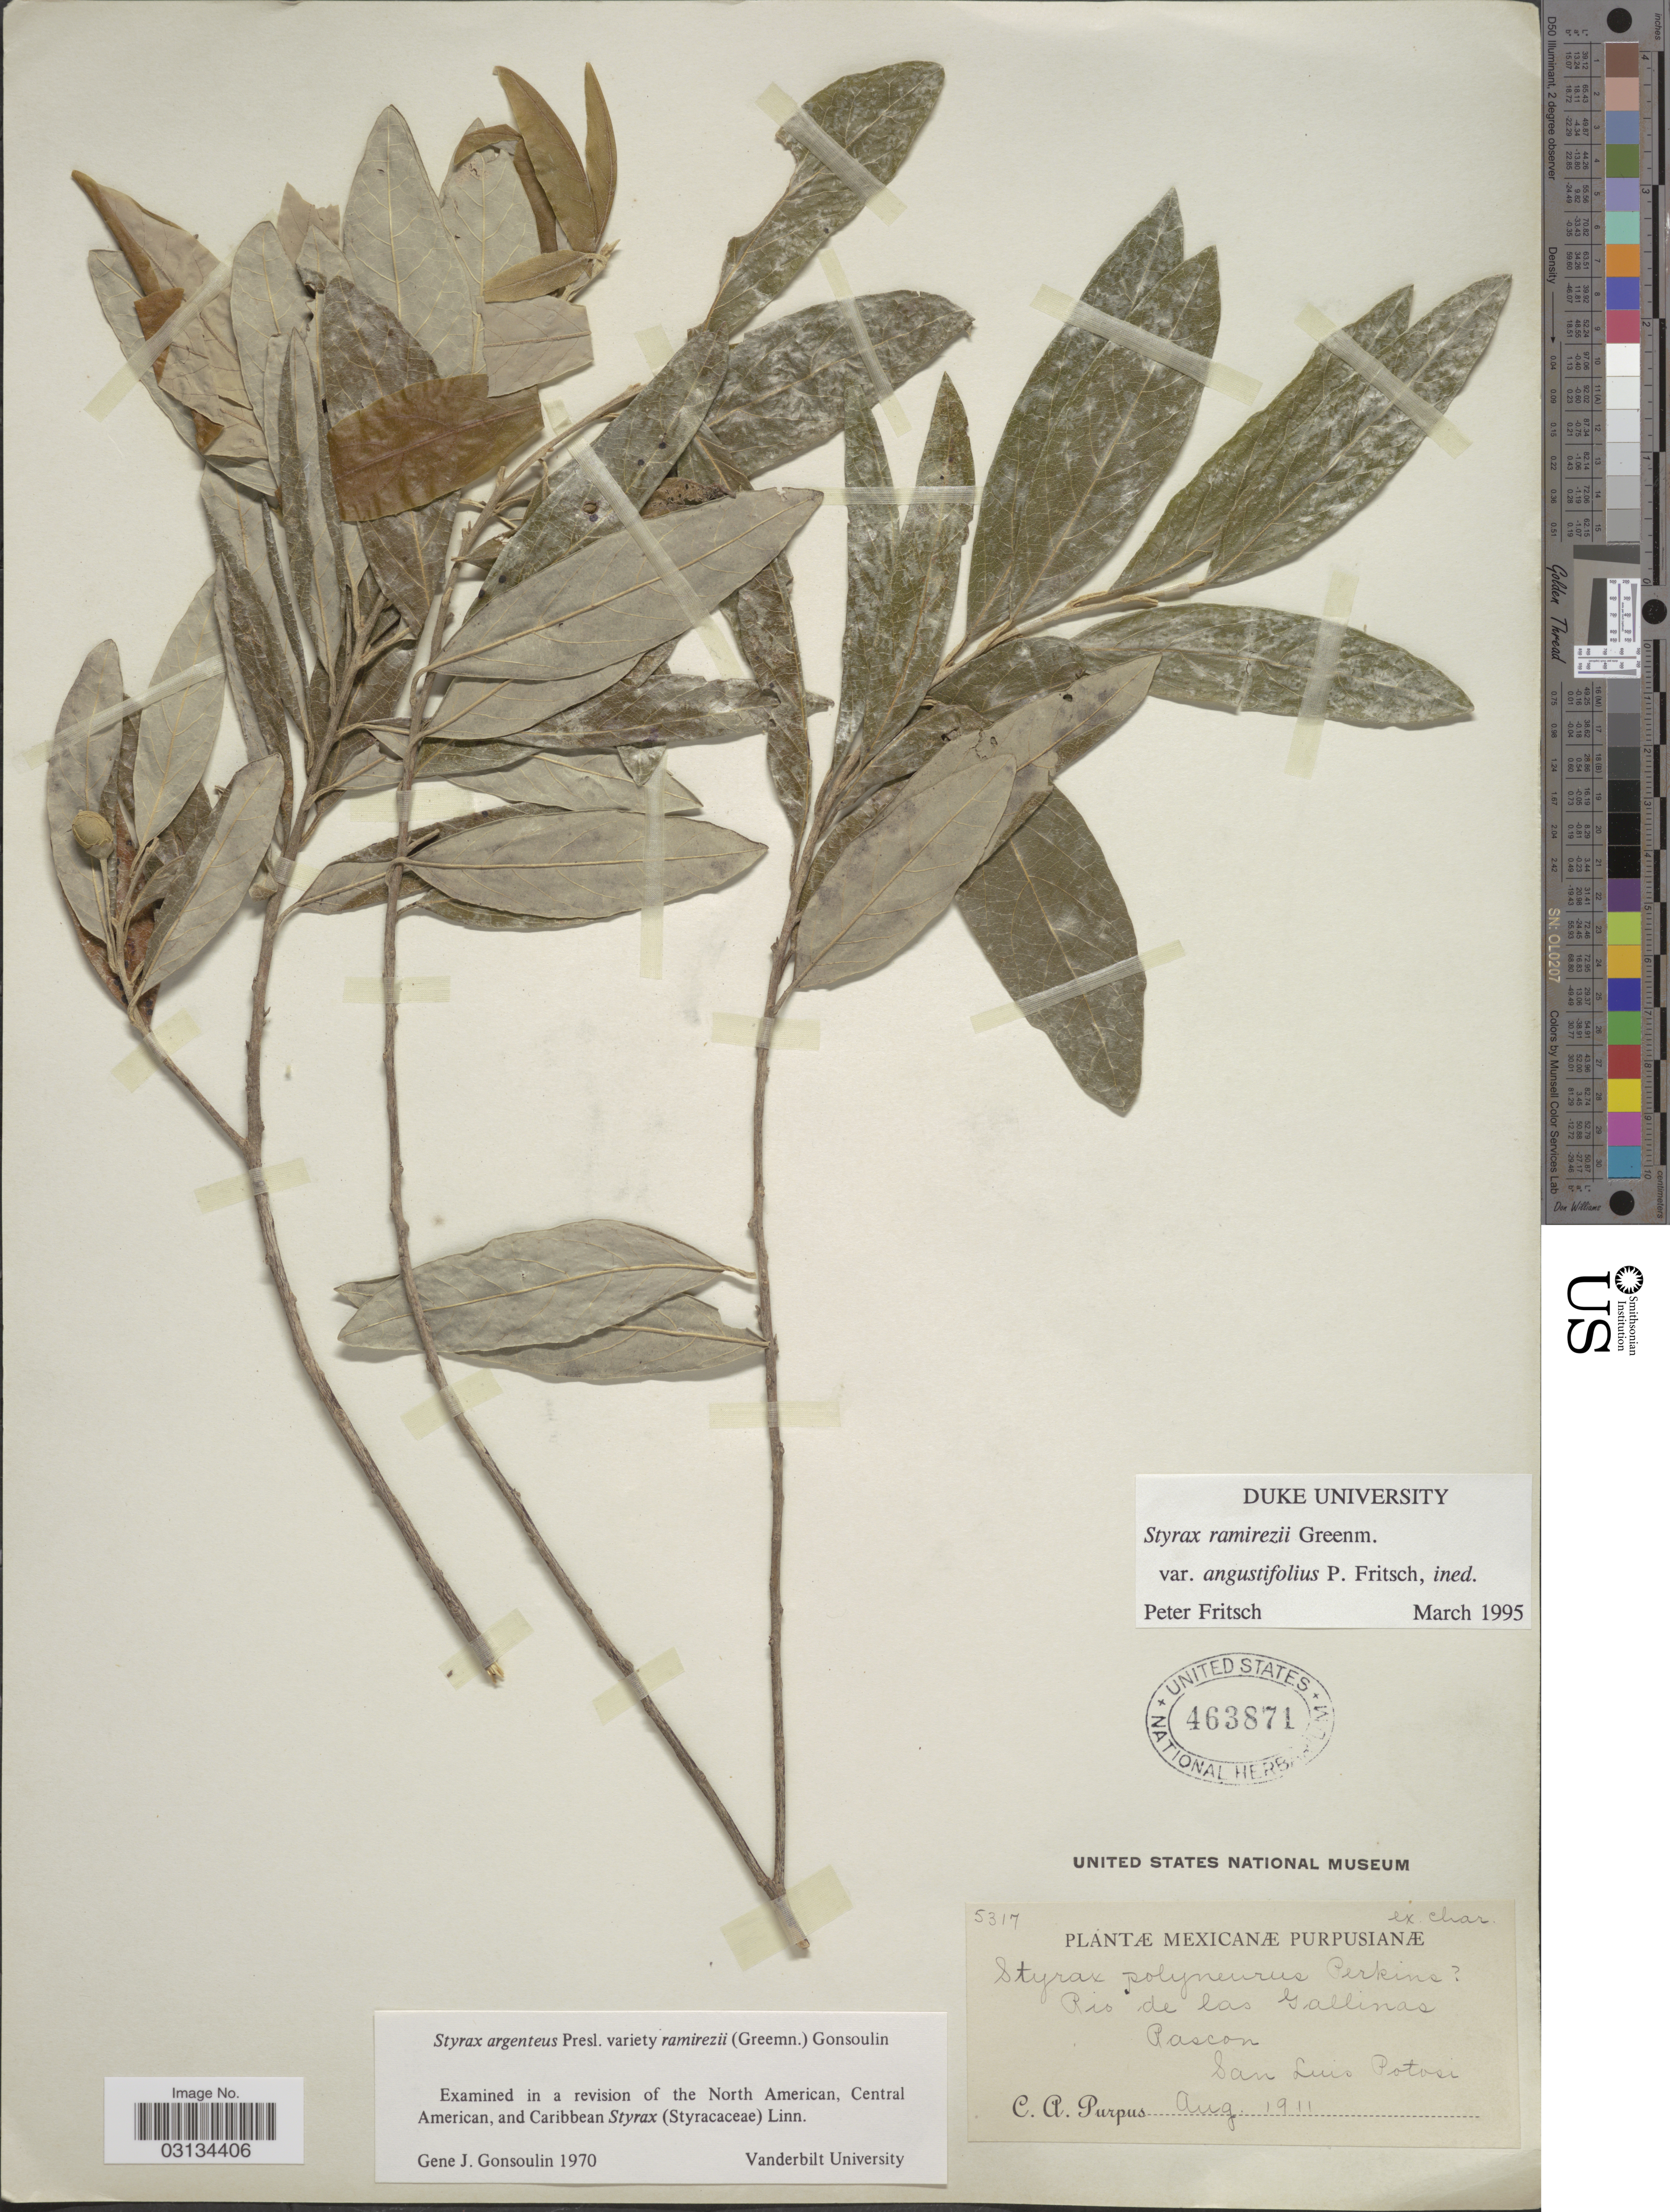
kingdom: Plantae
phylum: Tracheophyta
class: Magnoliopsida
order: Ericales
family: Styracaceae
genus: Styrax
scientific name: Styrax ramirezii var. angustifolius P.W. Fritsch, ined.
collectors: C. A. Purpus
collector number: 5317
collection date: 1911-08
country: Mexico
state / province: San Luis Potosí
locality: Rio de las Gallinas, Pascon.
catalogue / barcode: US 463871